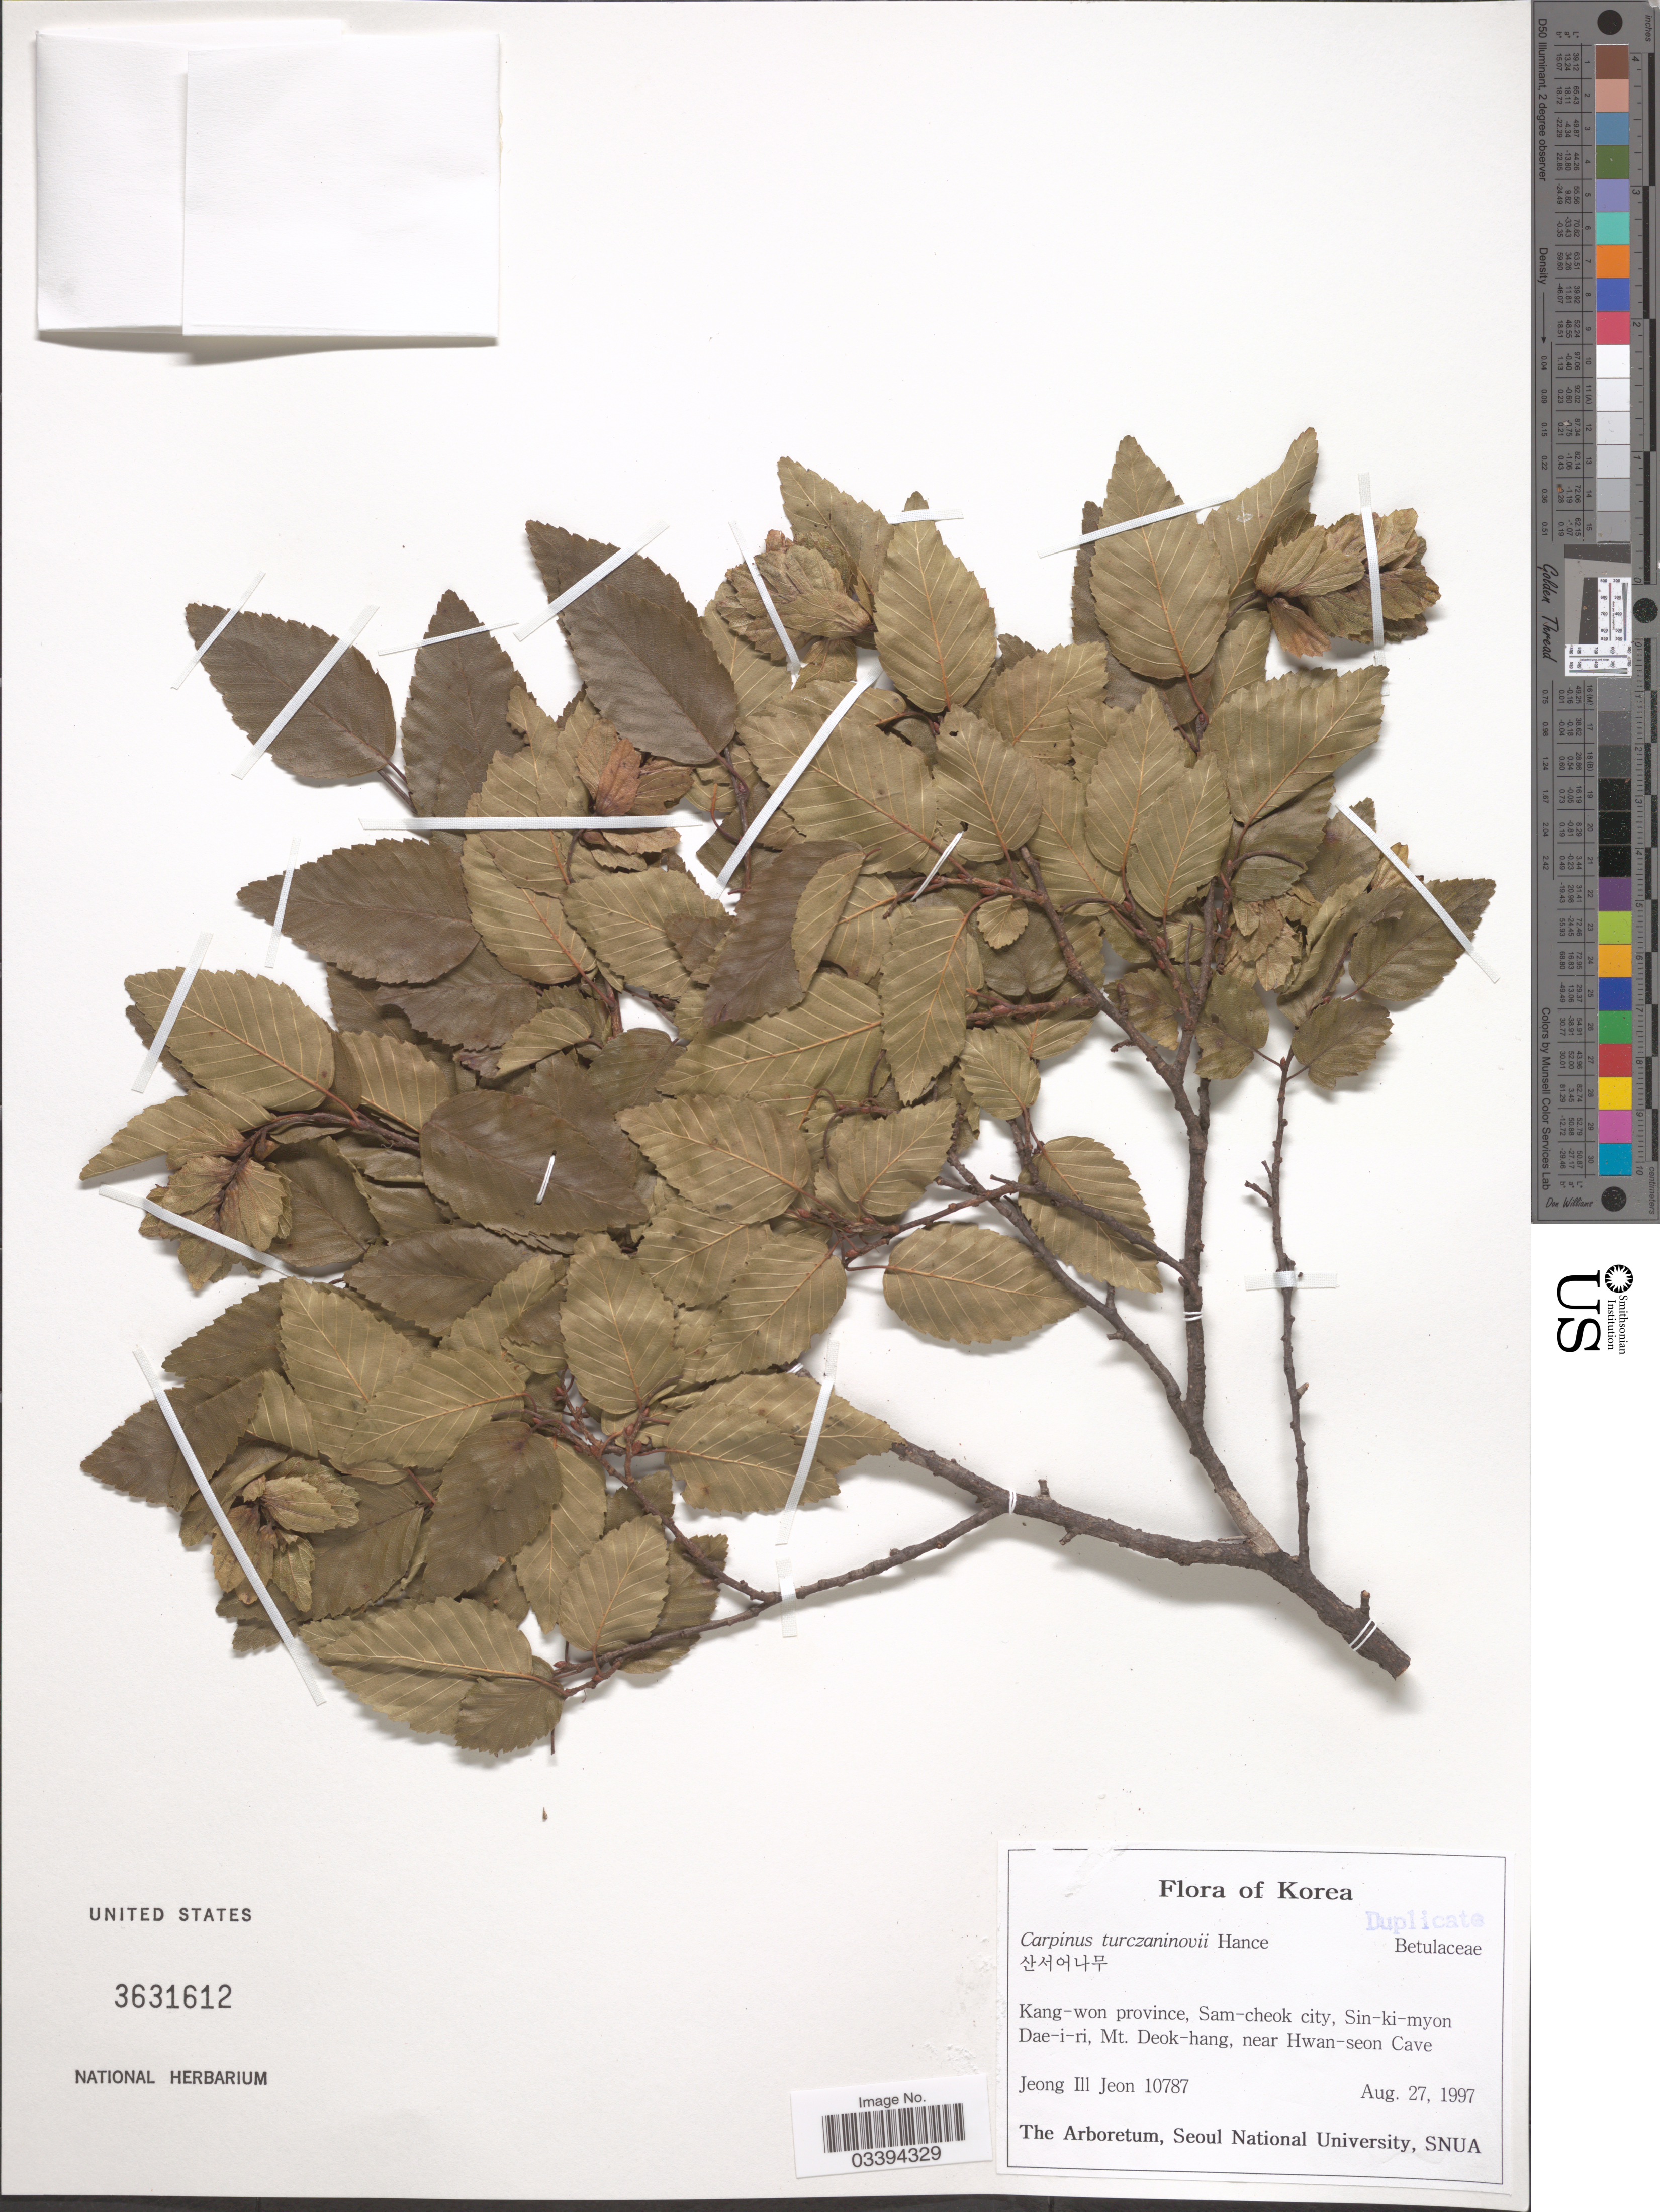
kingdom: Plantae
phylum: Tracheophyta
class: Magnoliopsida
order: Fagales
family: Betulaceae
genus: Carpinus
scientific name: Carpinus turczaninowii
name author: Hance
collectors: J. Jeon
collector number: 10787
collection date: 1997-08-27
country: North Korea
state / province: Kangwon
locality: Sam-cheok city, Sin-ki-myon Dae-i-ri, Mt. Deok-hang, near Hwan-seon Cave.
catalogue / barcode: US 3631612